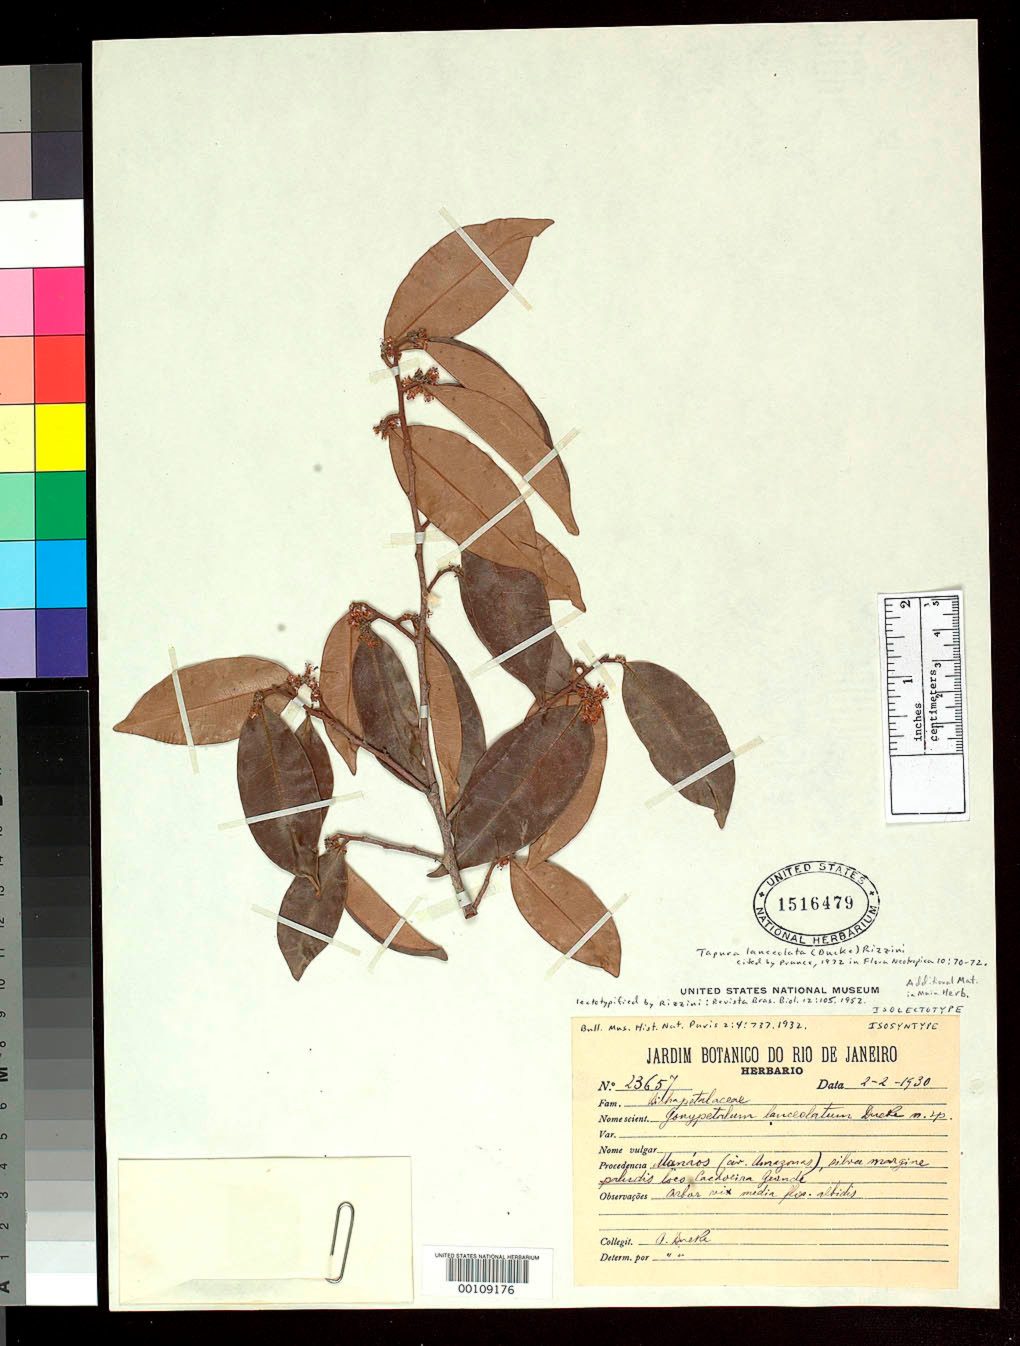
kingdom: Plantae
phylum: Tracheophyta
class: Magnoliopsida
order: Malpighiales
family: Dichapetalaceae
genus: Gonypetalum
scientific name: Gonypetalum lanceolatum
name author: Ducke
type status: Isolectotype; Isosyntype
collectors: A. Ducke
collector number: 23657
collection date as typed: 02 Feb 1930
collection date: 1930-02-02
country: Brazil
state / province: Amazonas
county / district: Manaus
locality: Manaus.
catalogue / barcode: US 1516479